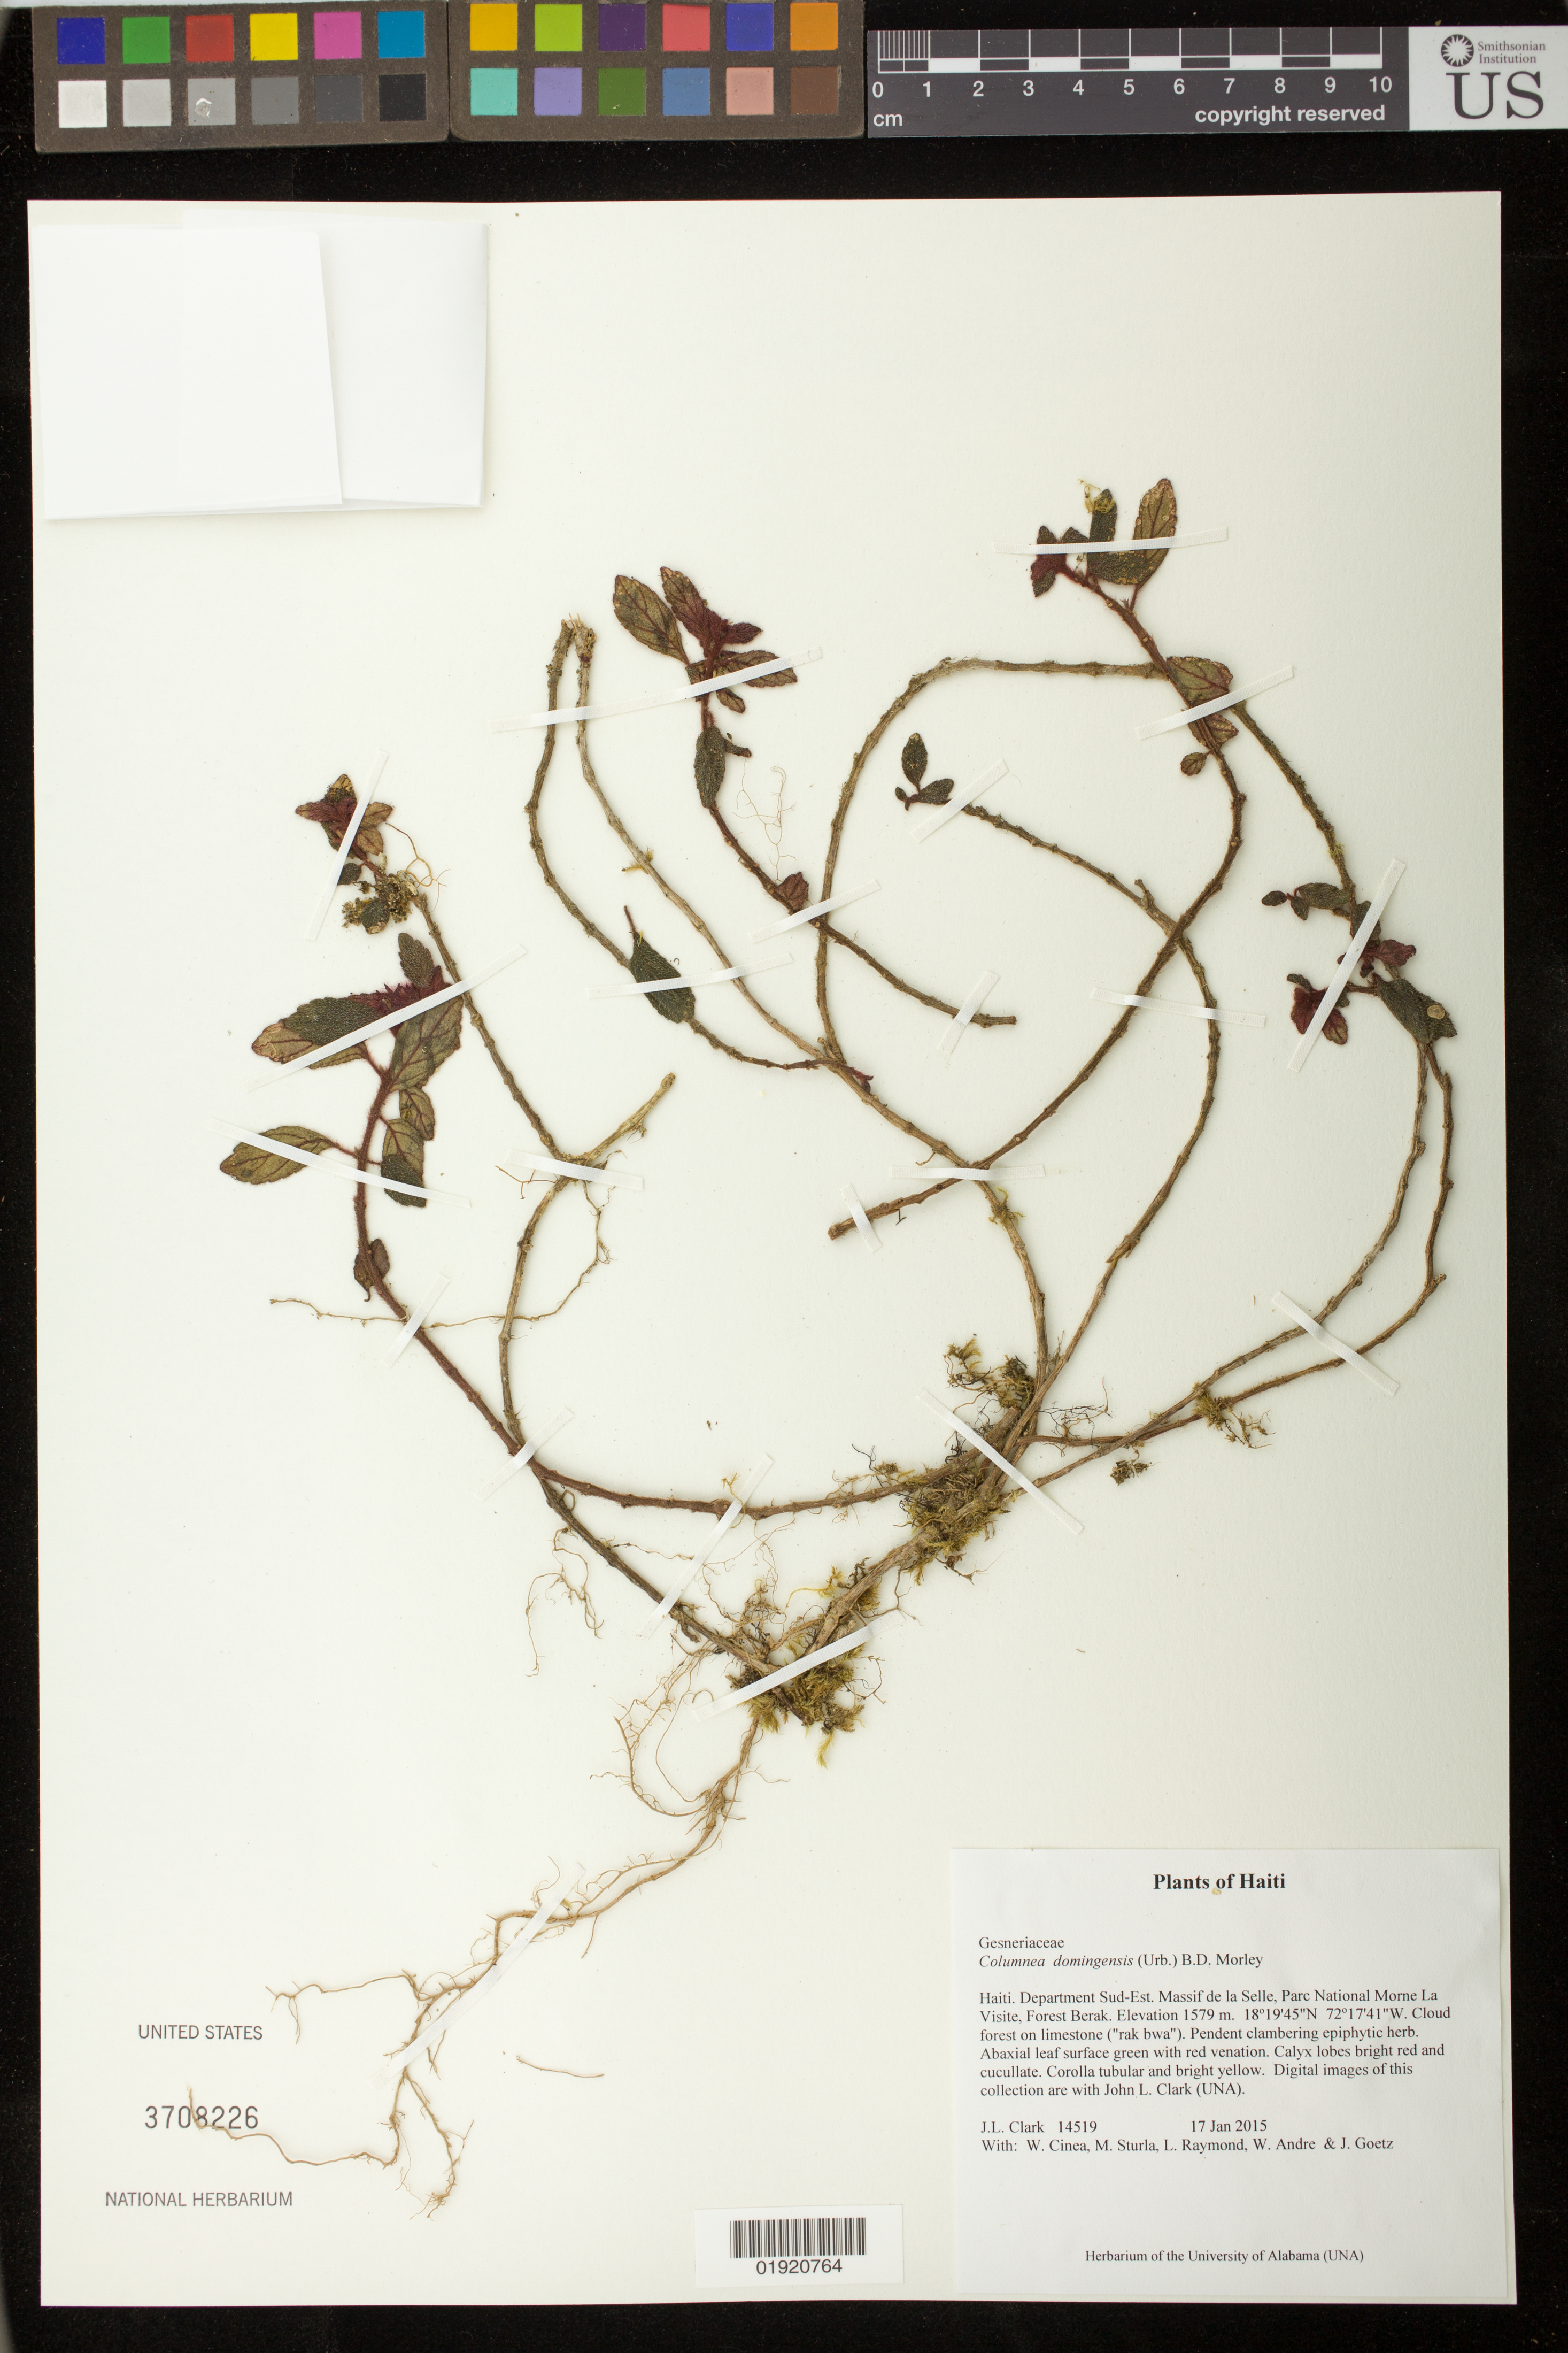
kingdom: Plantae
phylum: Tracheophyta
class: Magnoliopsida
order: Lamiales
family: Gesneriaceae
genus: Columnea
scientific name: Columnea domingensis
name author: (Urb.) B.D. Morley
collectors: J. L. Clark, W. Cinea, M. Sturla, L. Raymond, W. Andre & J. Goetz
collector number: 14519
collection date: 2015-01-17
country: Haiti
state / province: Sud-Est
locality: Haiti. Department Sud-Est. Massif de la Selle, Parc National Morne La Visite, Forest Berak.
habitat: Cloud forest on limestone ("rak bwa").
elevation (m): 1579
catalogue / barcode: US 3708226